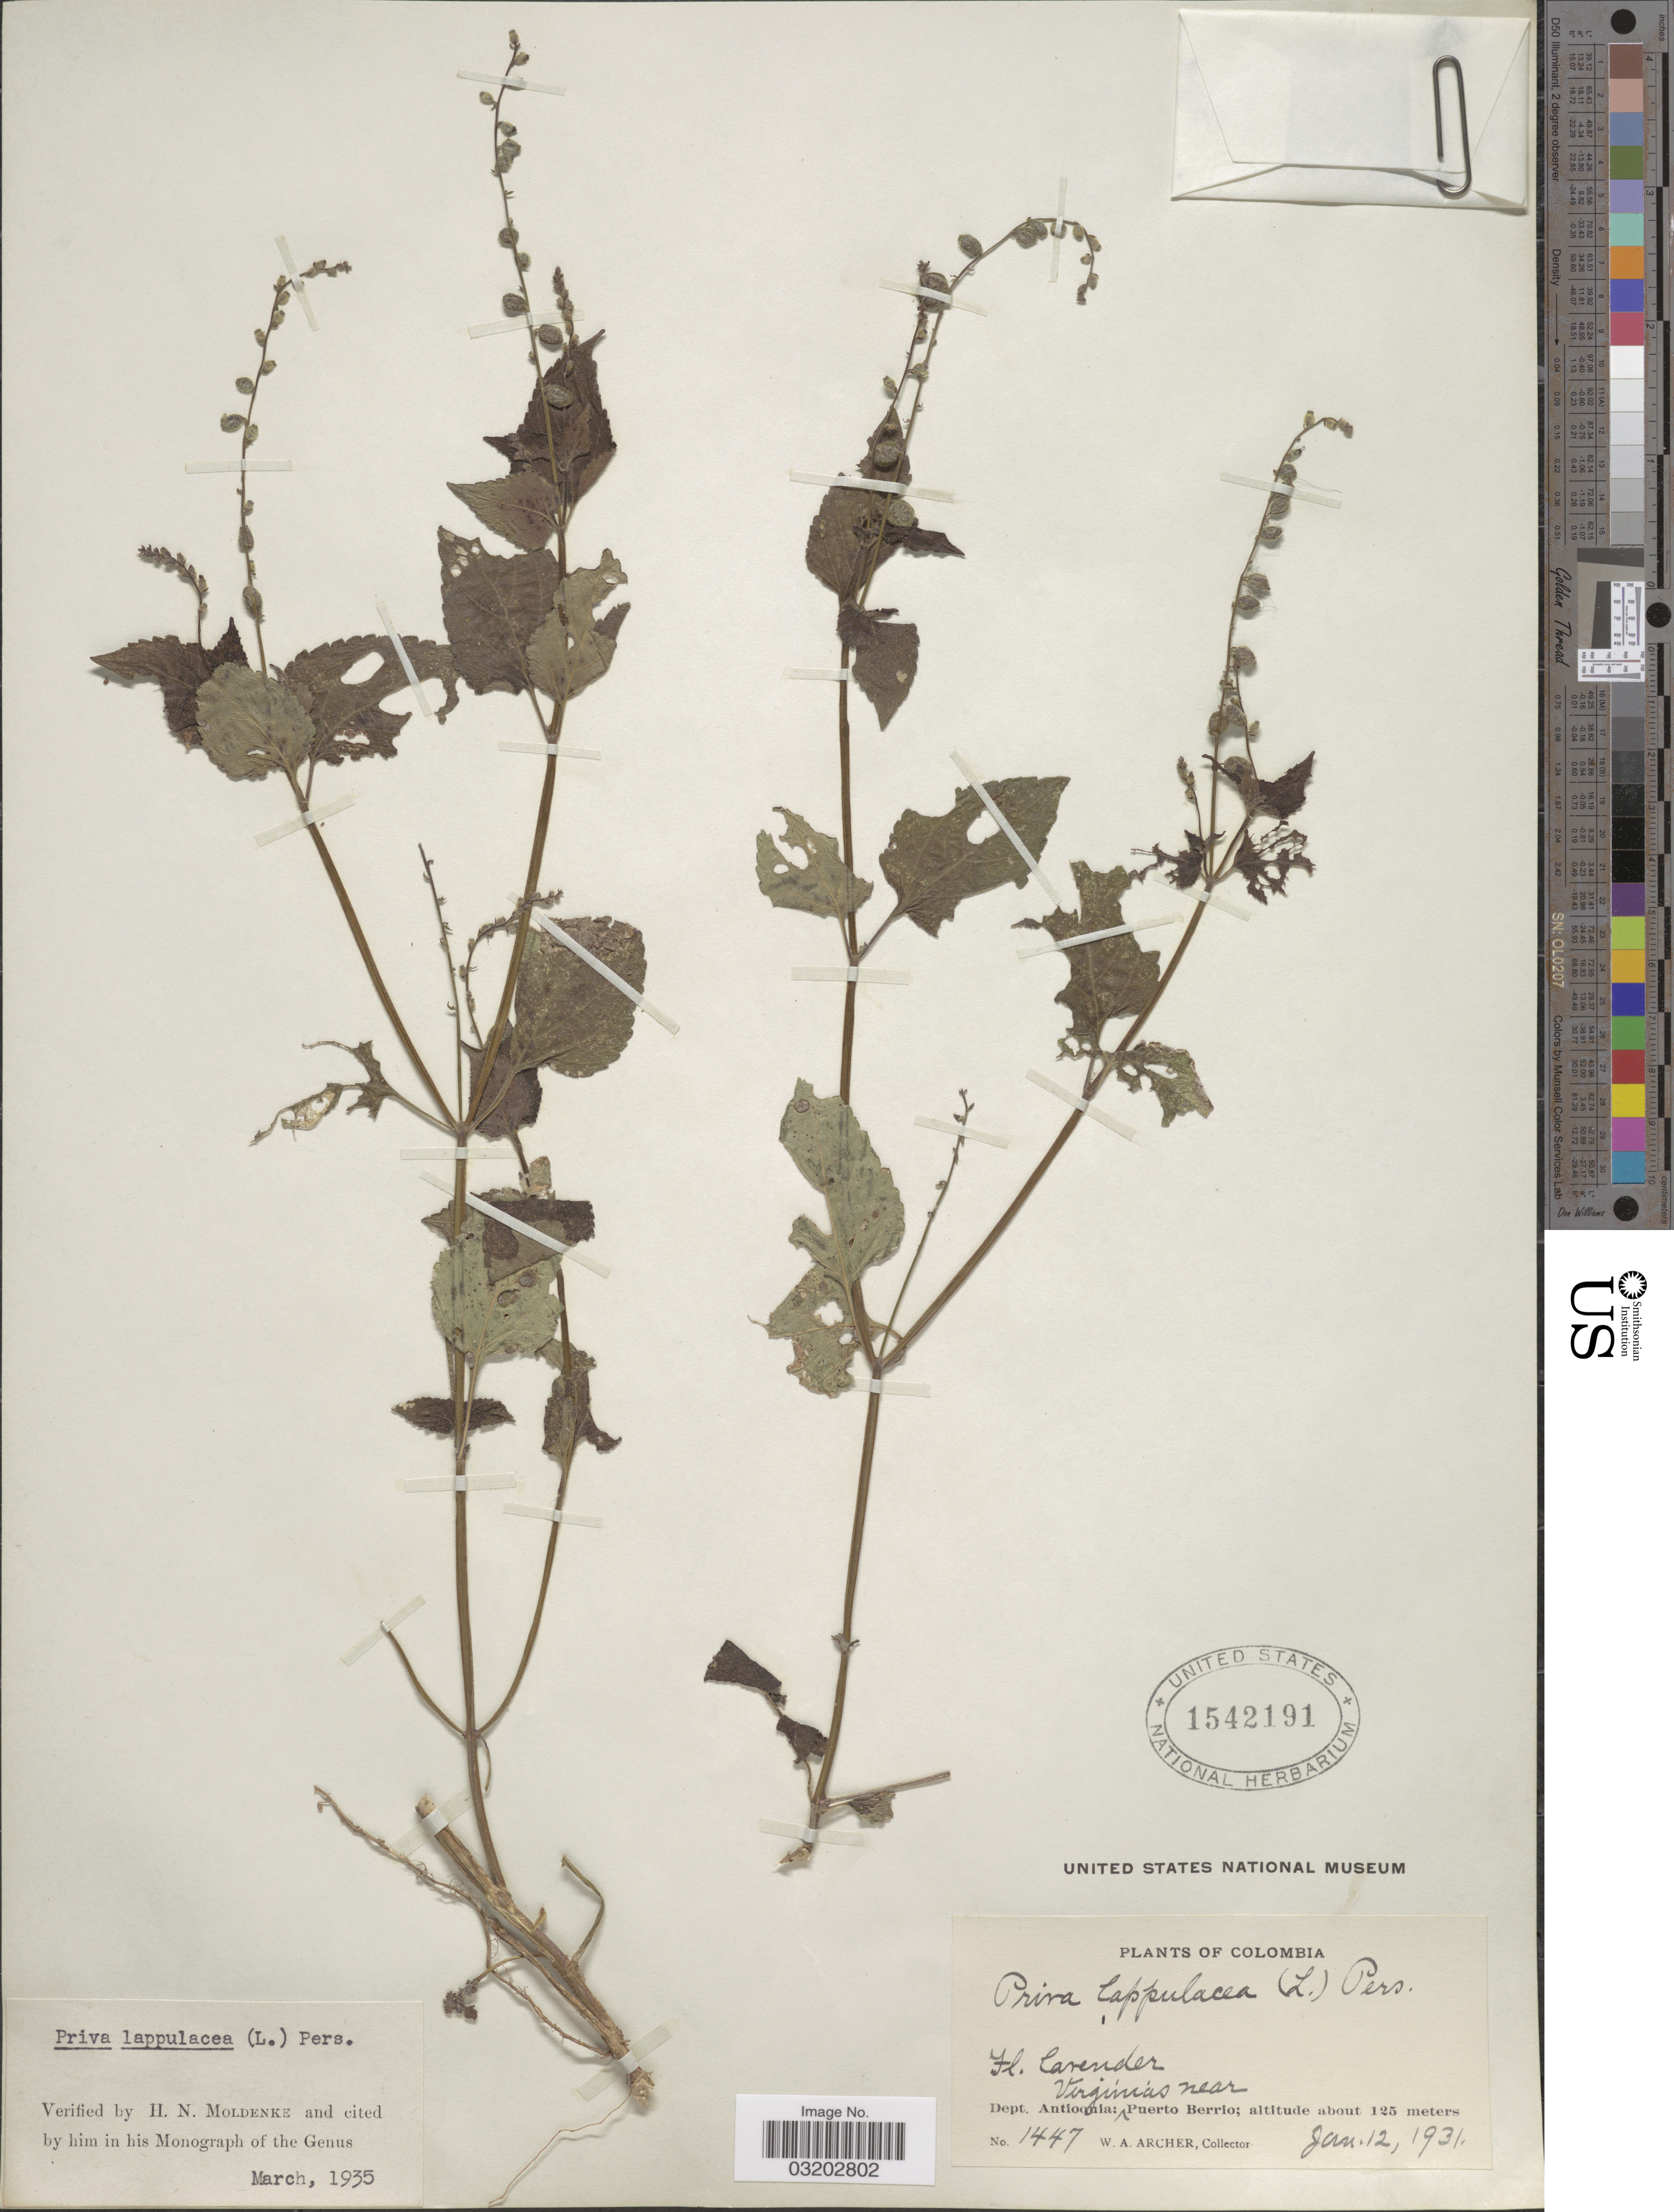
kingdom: Plantae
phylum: Tracheophyta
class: Magnoliopsida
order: Lamiales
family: Verbenaceae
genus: Priva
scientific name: Priva lappulacea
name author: (L.) Pers.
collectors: W. Archer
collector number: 1447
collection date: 1931-01-12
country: Colombia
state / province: Antioquia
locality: Dept. Antioquia: Fl lavender Virginias near Puerto Berrio.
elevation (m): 125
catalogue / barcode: US 1542191